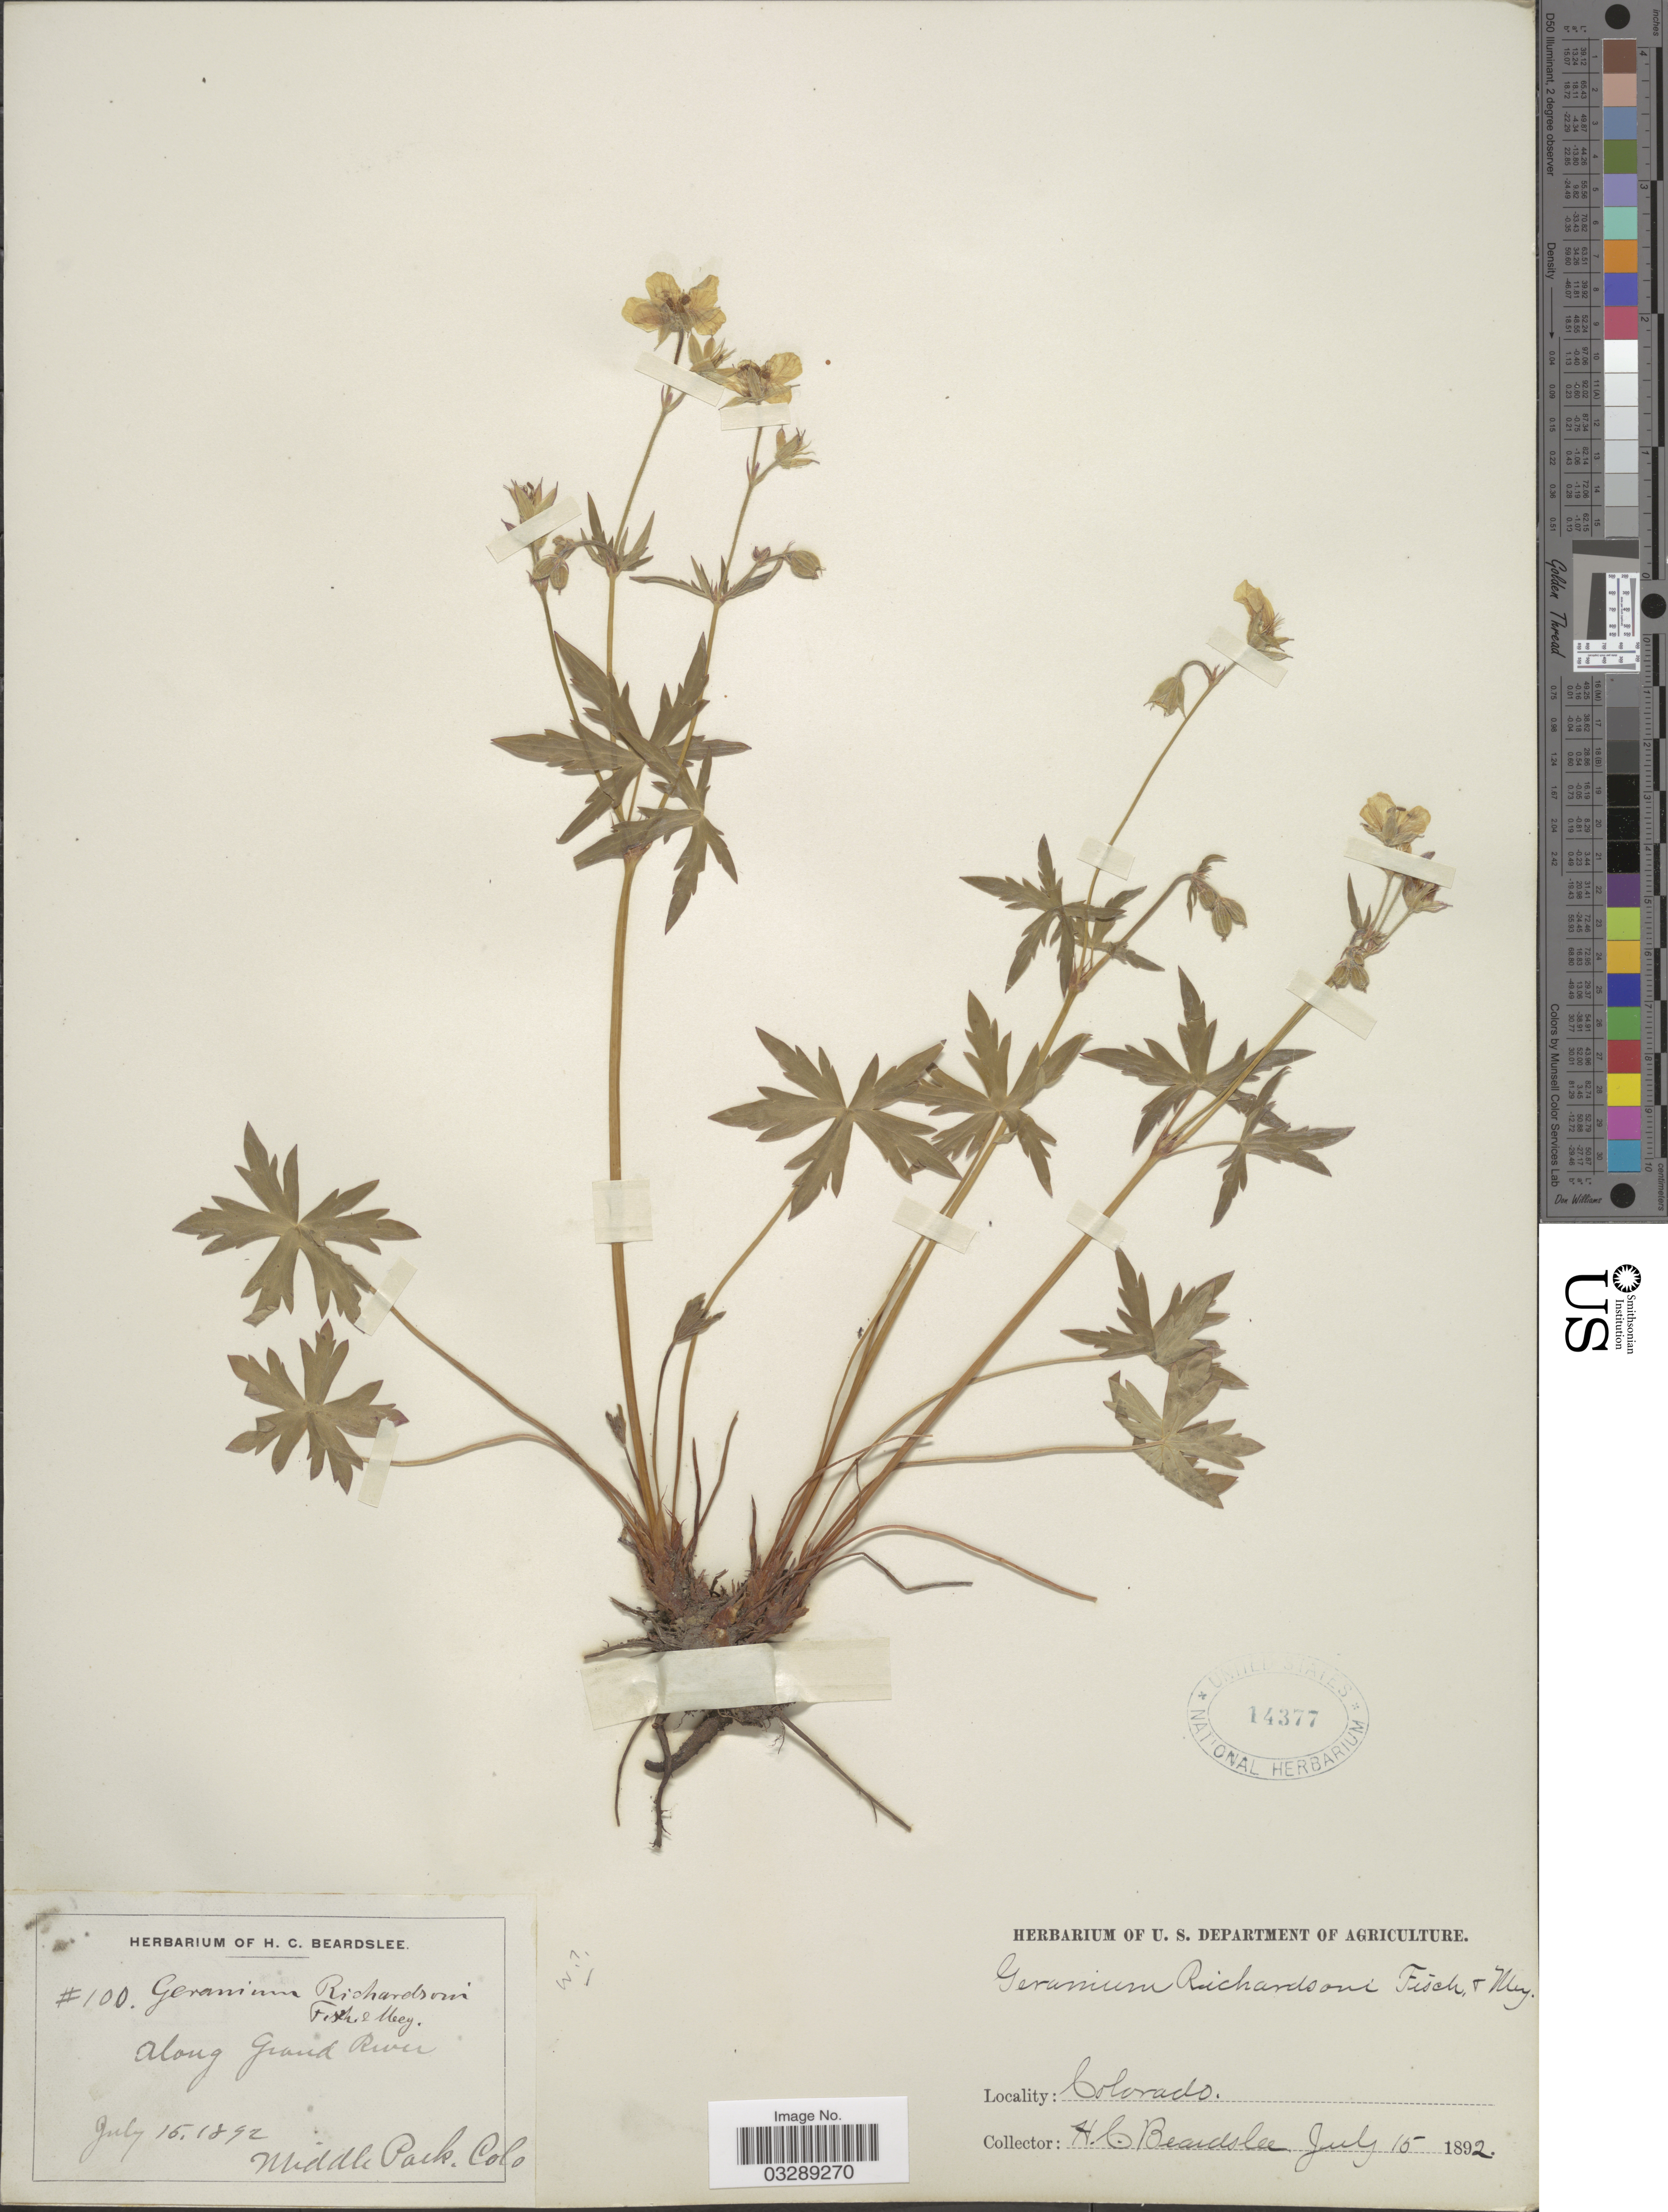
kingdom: Plantae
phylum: Tracheophyta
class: Magnoliopsida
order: Geraniales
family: Geraniaceae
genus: Geranium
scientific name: Geranium richardsonii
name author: Fisch. & Trautv.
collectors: H. Beardslee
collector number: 100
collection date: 1892-07-15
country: United States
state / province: Colorado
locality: Along Grand River, Middle Pack.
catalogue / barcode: US 14377